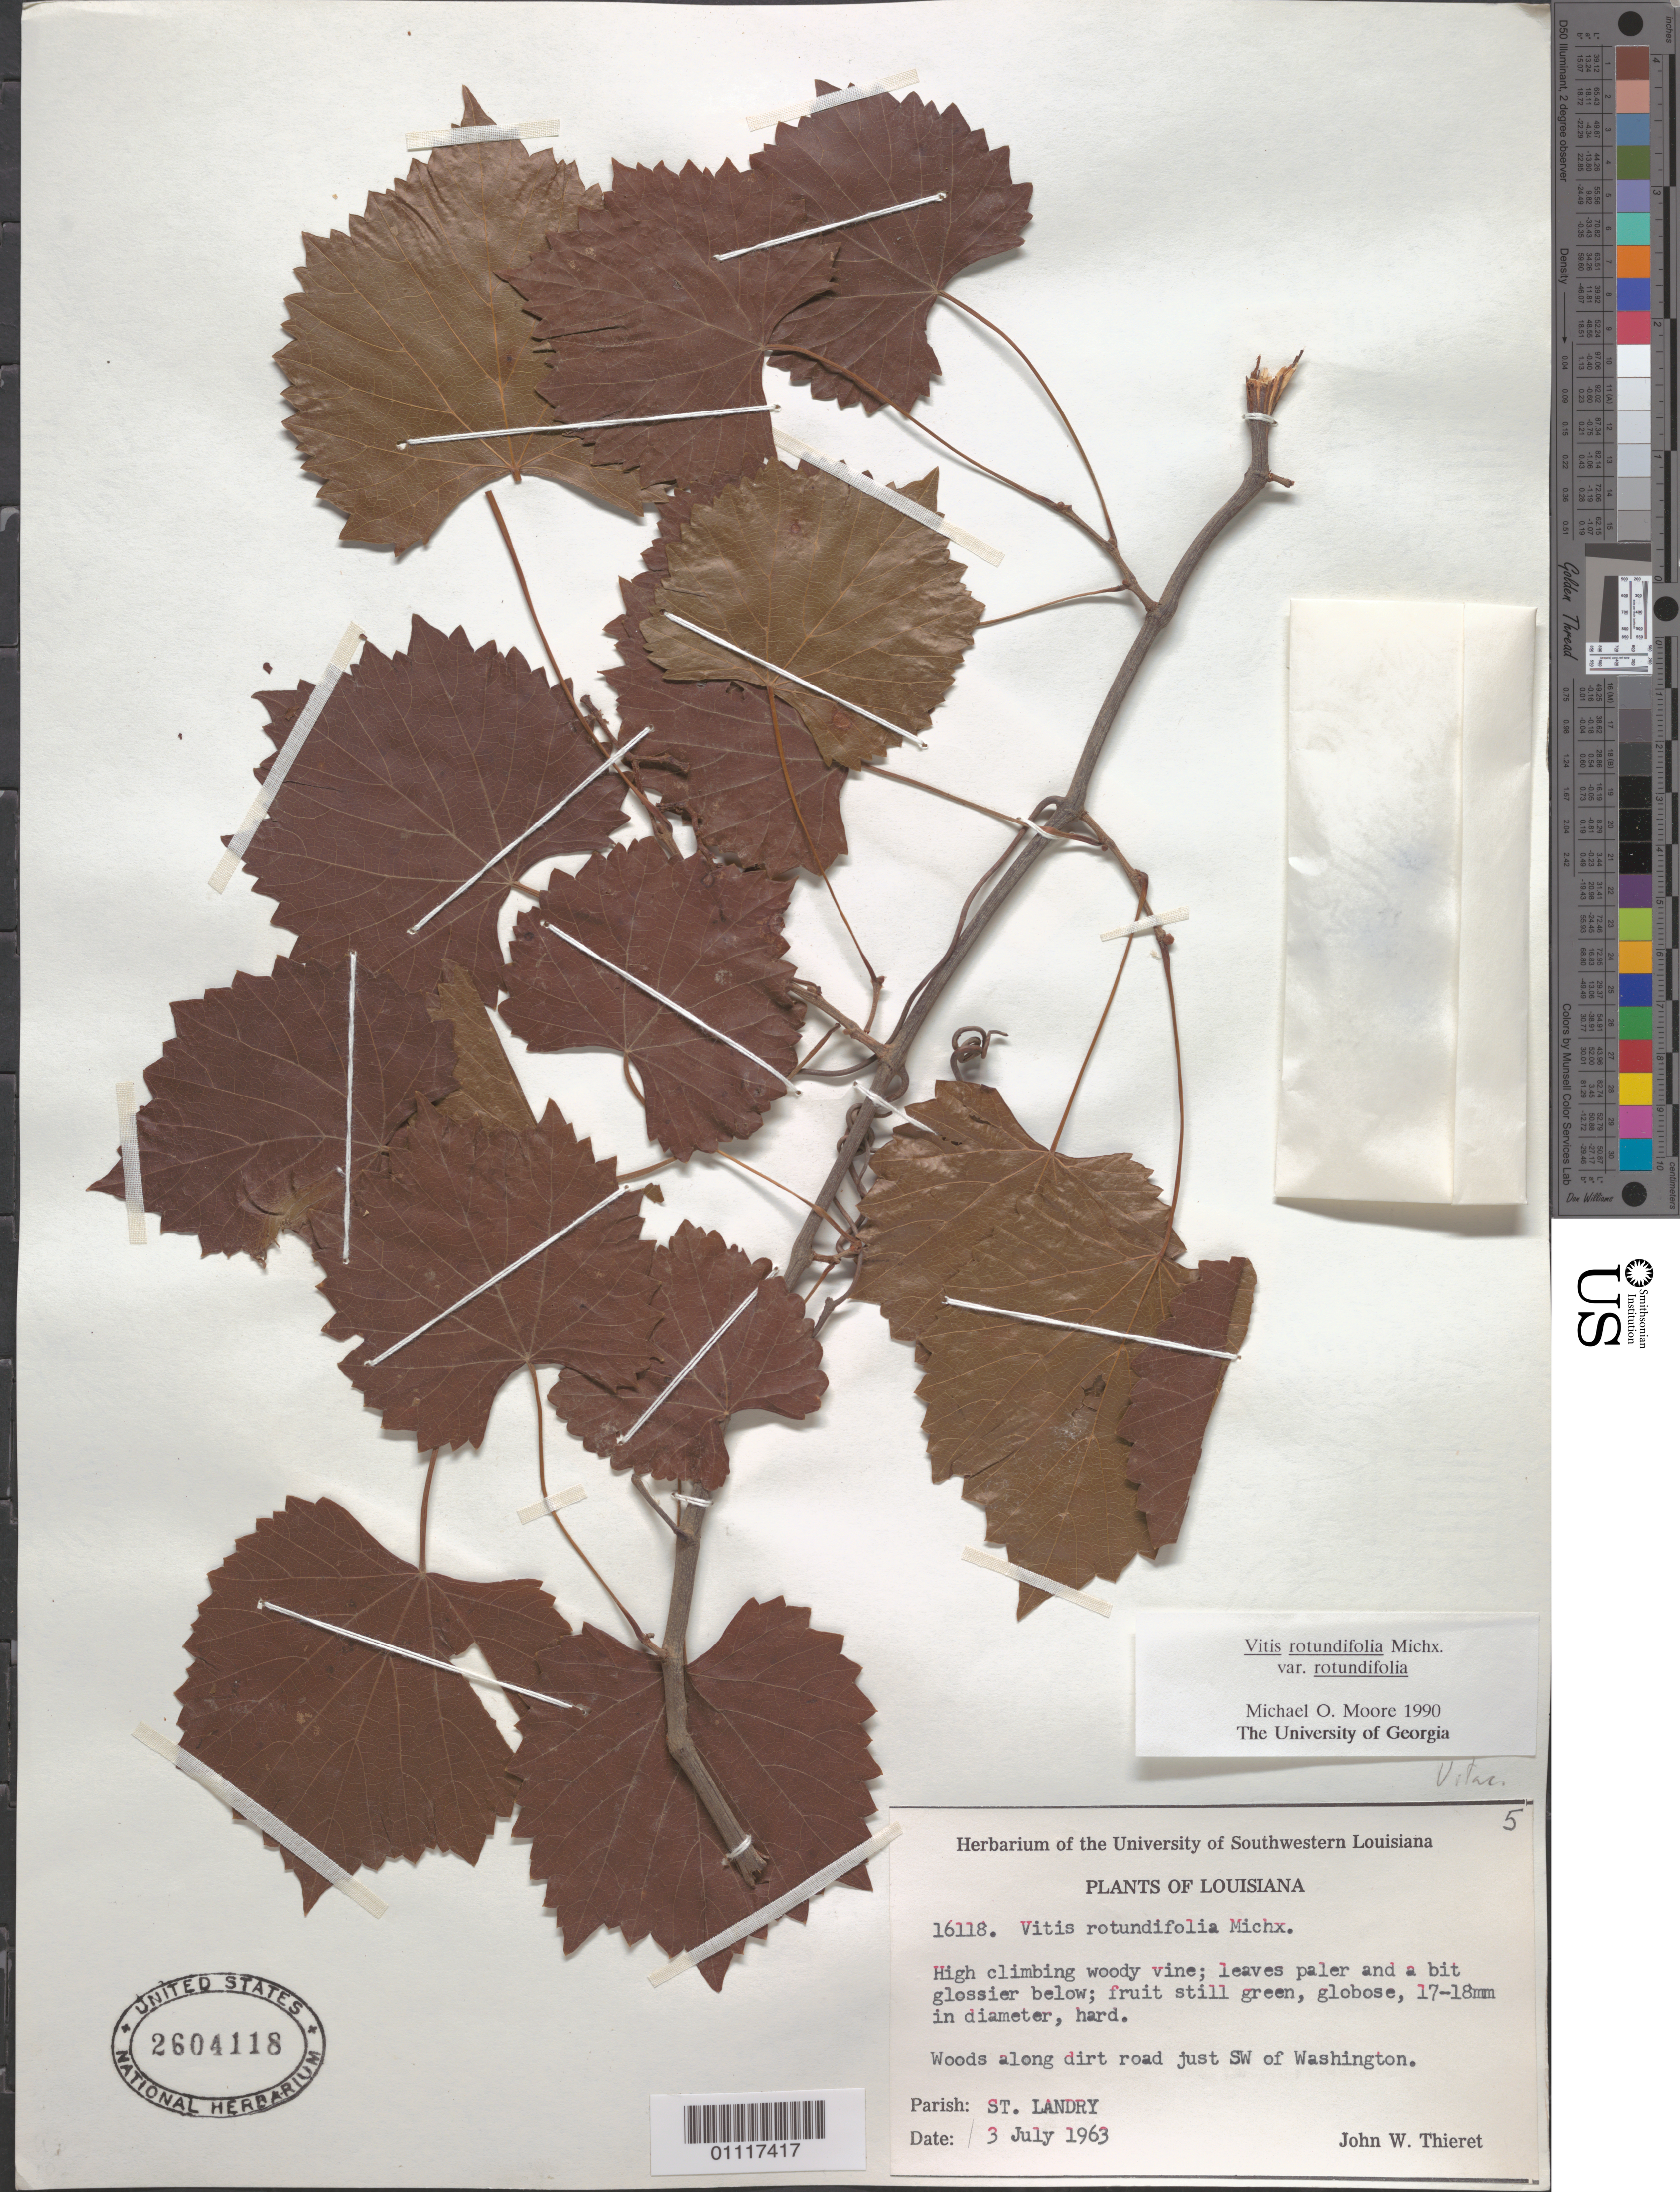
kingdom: Plantae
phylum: Tracheophyta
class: Magnoliopsida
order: Vitales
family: Vitaceae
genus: Vitis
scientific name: Vitis rotundifolia var. rotundifolia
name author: Michx.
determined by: Moore, M. O.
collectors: J. W. Thieret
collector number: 16118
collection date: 1963-07-03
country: United States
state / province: Louisiana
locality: Woods along dirt road just SW of Washington. Parish: St. Landry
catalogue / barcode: US 2604118